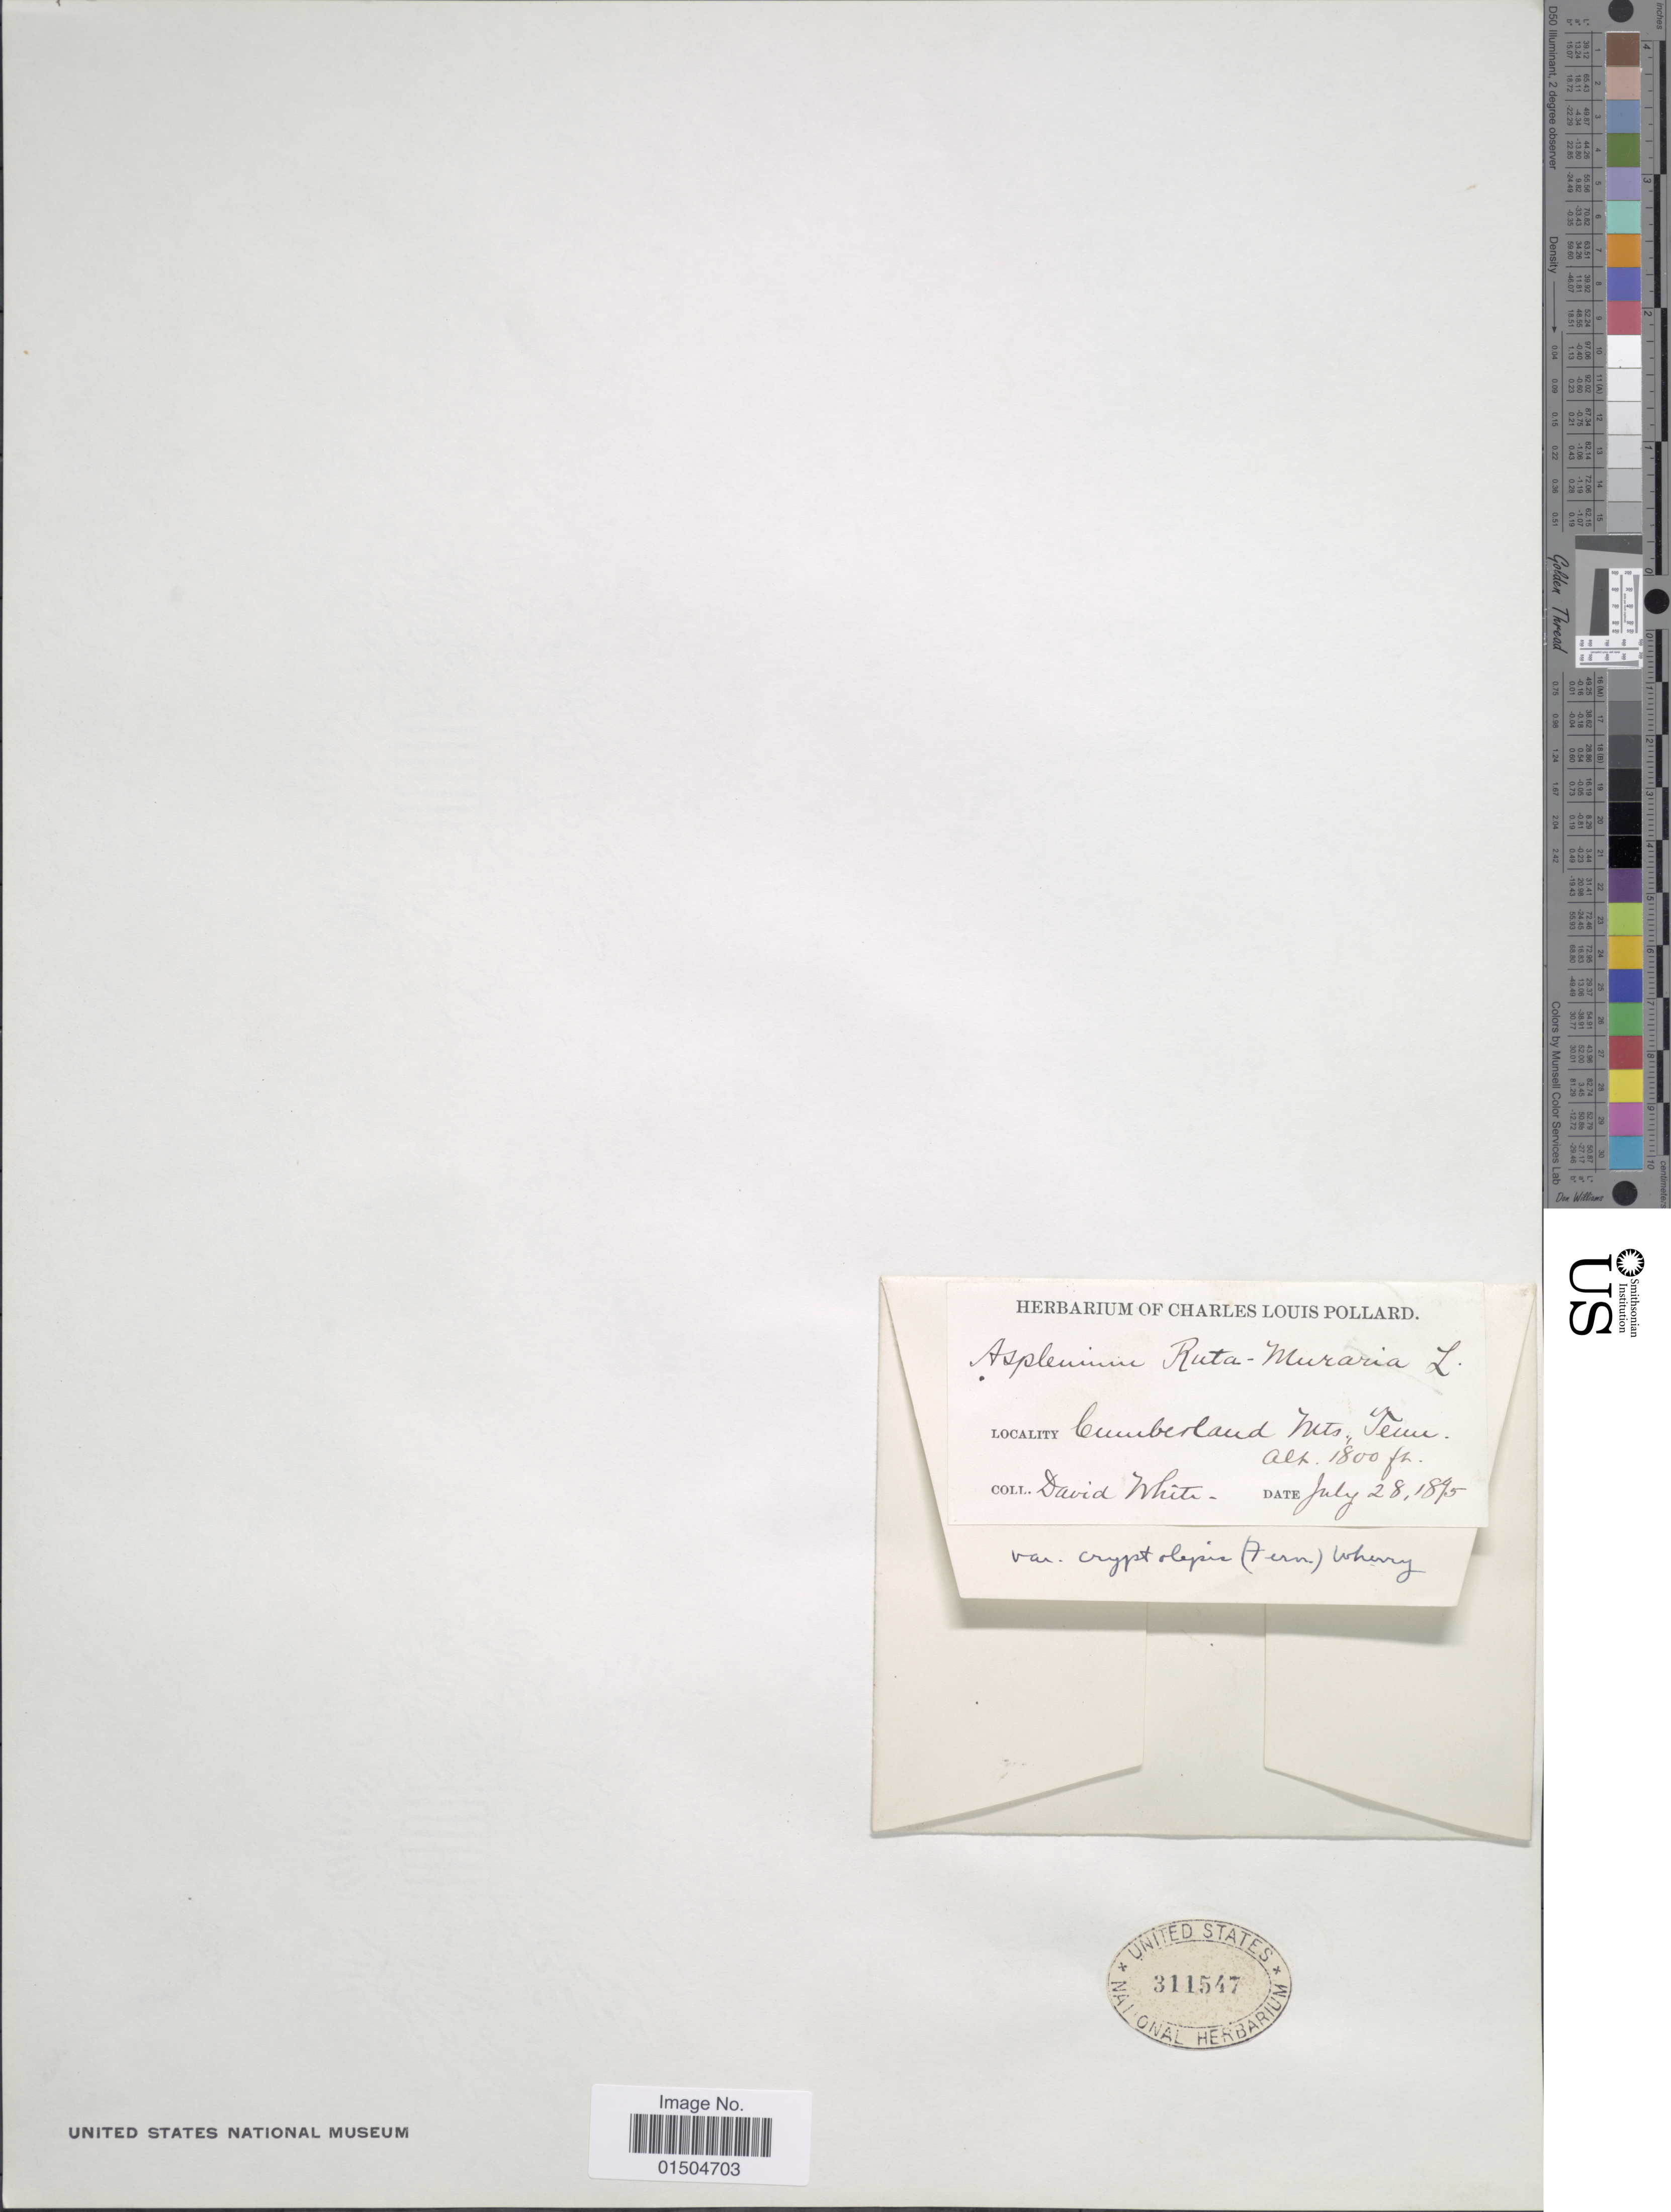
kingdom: Plantae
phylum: Tracheophyta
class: Polypodiopsida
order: Polypodiales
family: Aspleniaceae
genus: Asplenium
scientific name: Asplenium ruta-muraria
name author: L.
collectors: D. White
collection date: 1895-07-28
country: United States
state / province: Tennessee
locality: Cumberland Mts.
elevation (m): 549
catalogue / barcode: US 311547